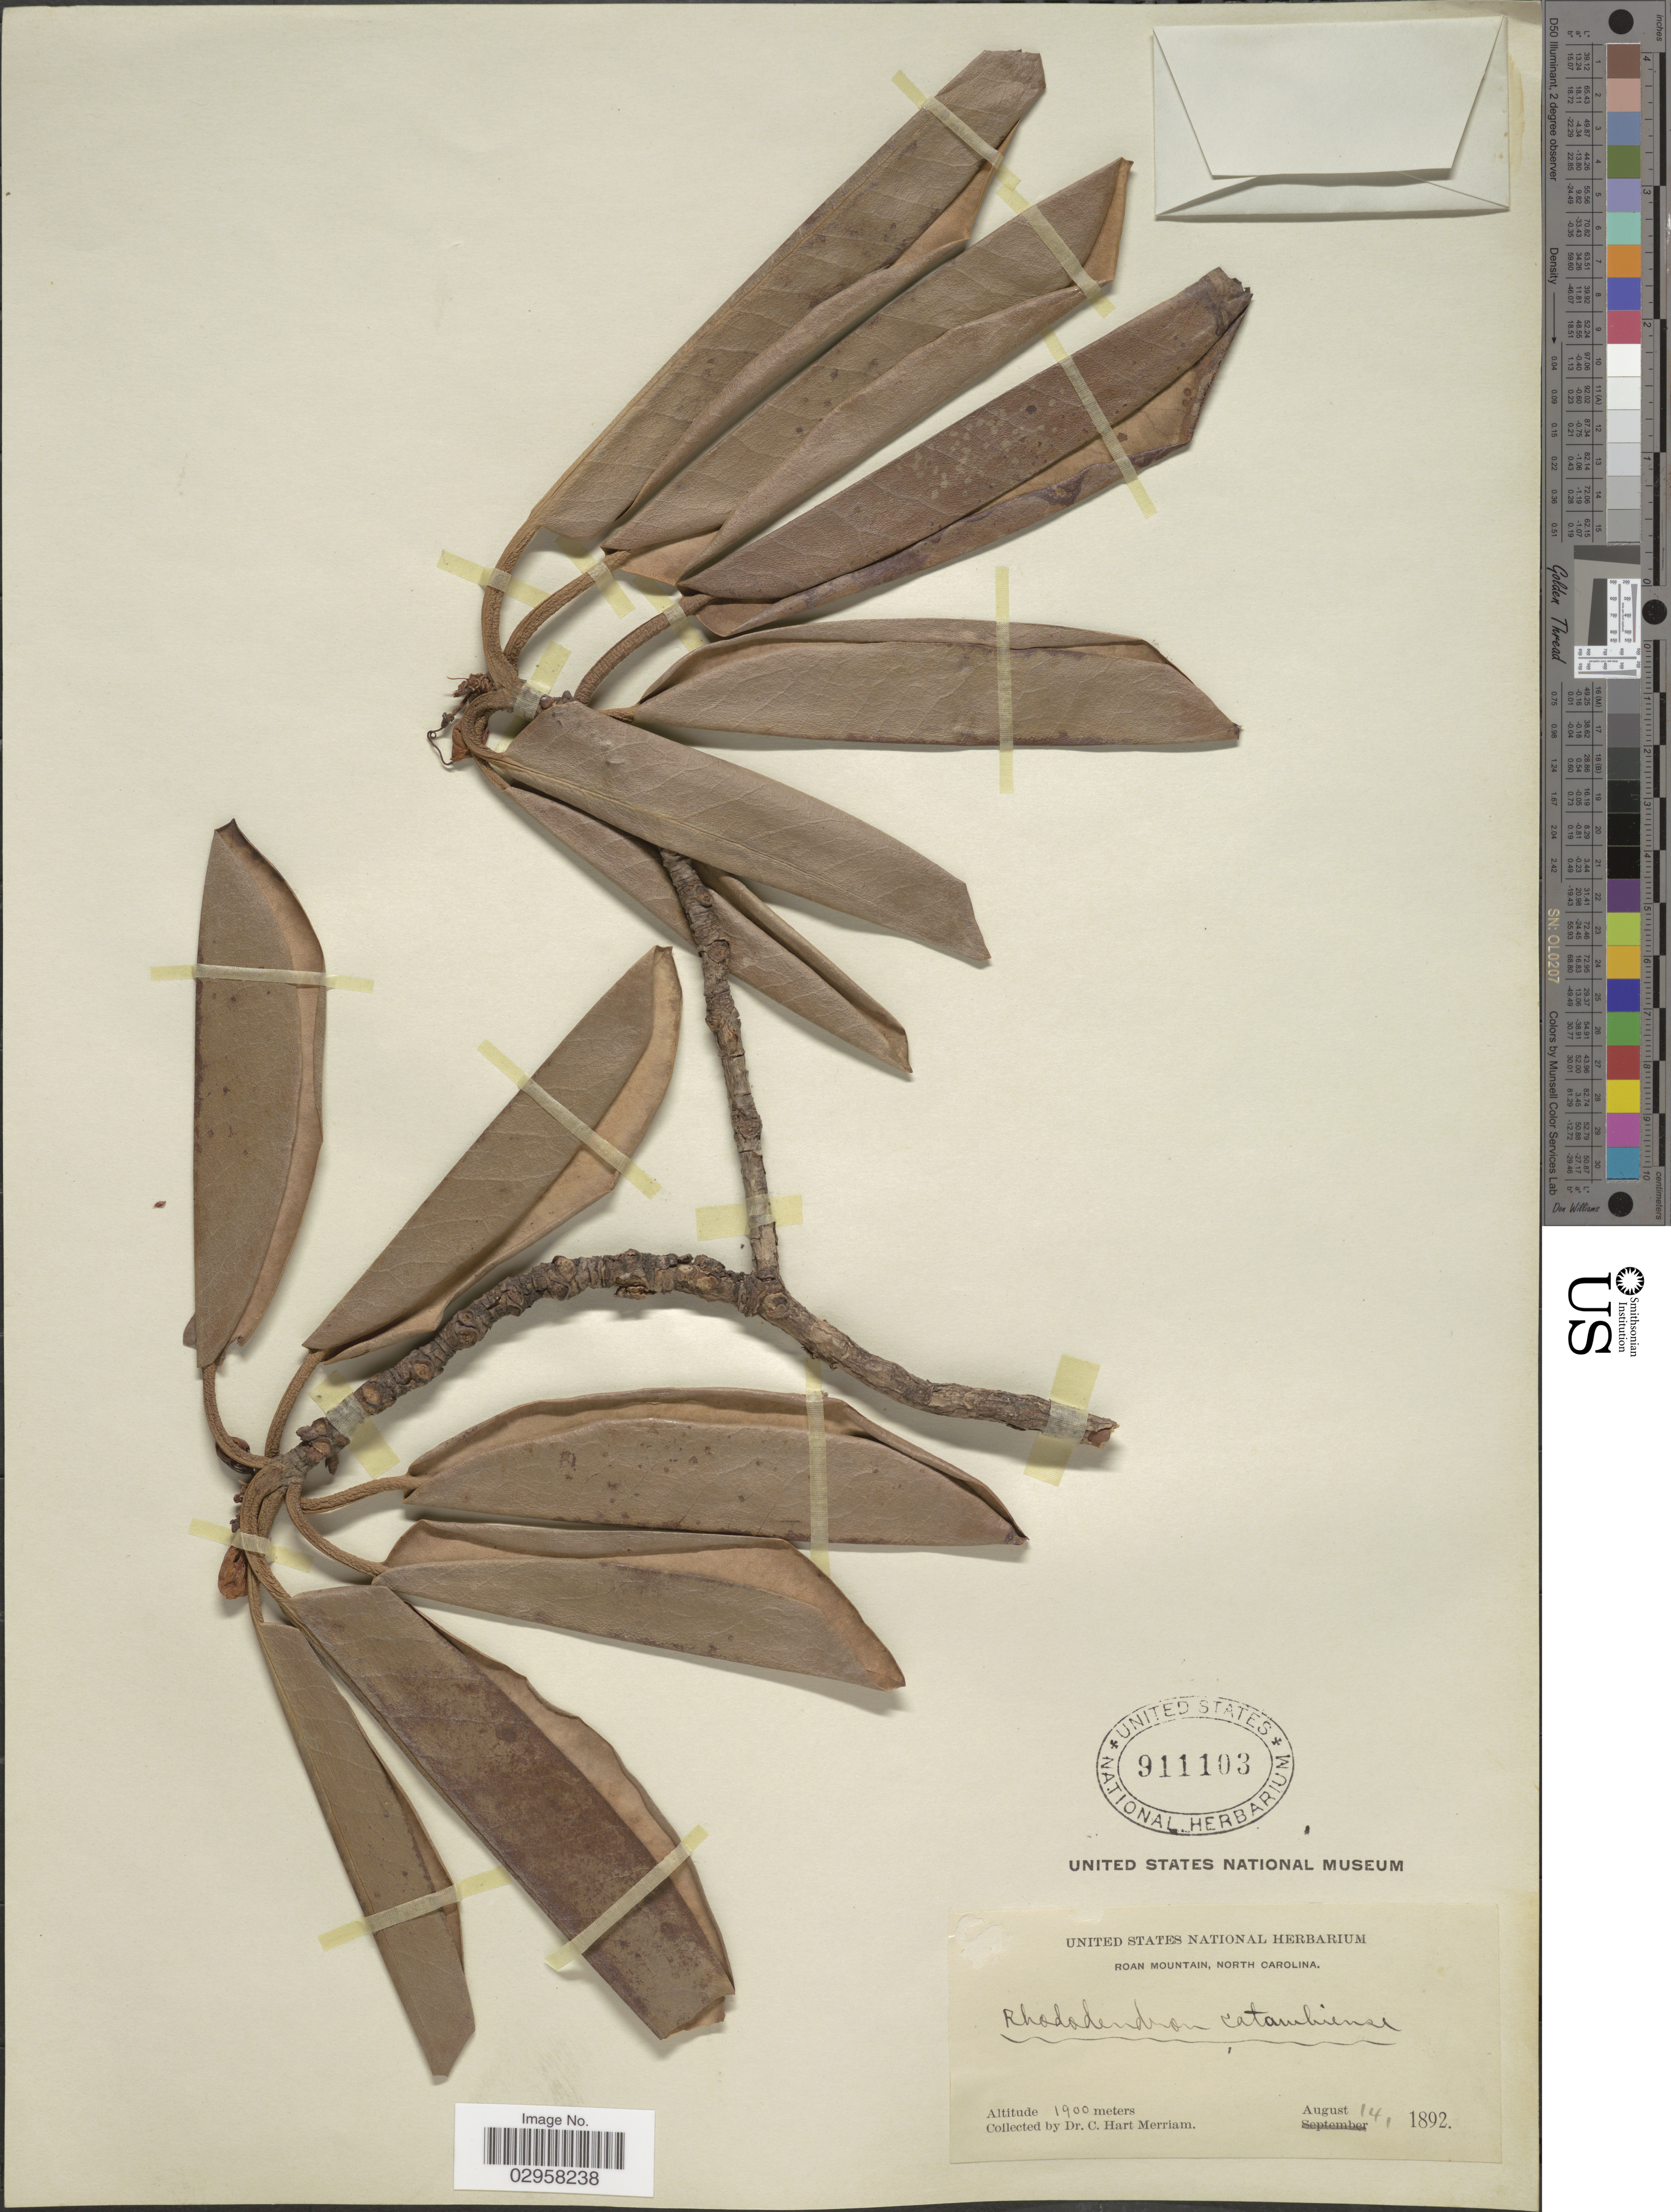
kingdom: Plantae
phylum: Tracheophyta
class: Magnoliopsida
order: Ericales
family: Ericaceae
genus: Rhododendron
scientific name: Rhododendron catawbiense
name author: Michx.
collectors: C. Merriam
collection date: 1892-08-14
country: United States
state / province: North Carolina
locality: Roan Mountain.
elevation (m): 1900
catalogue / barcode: US 911103